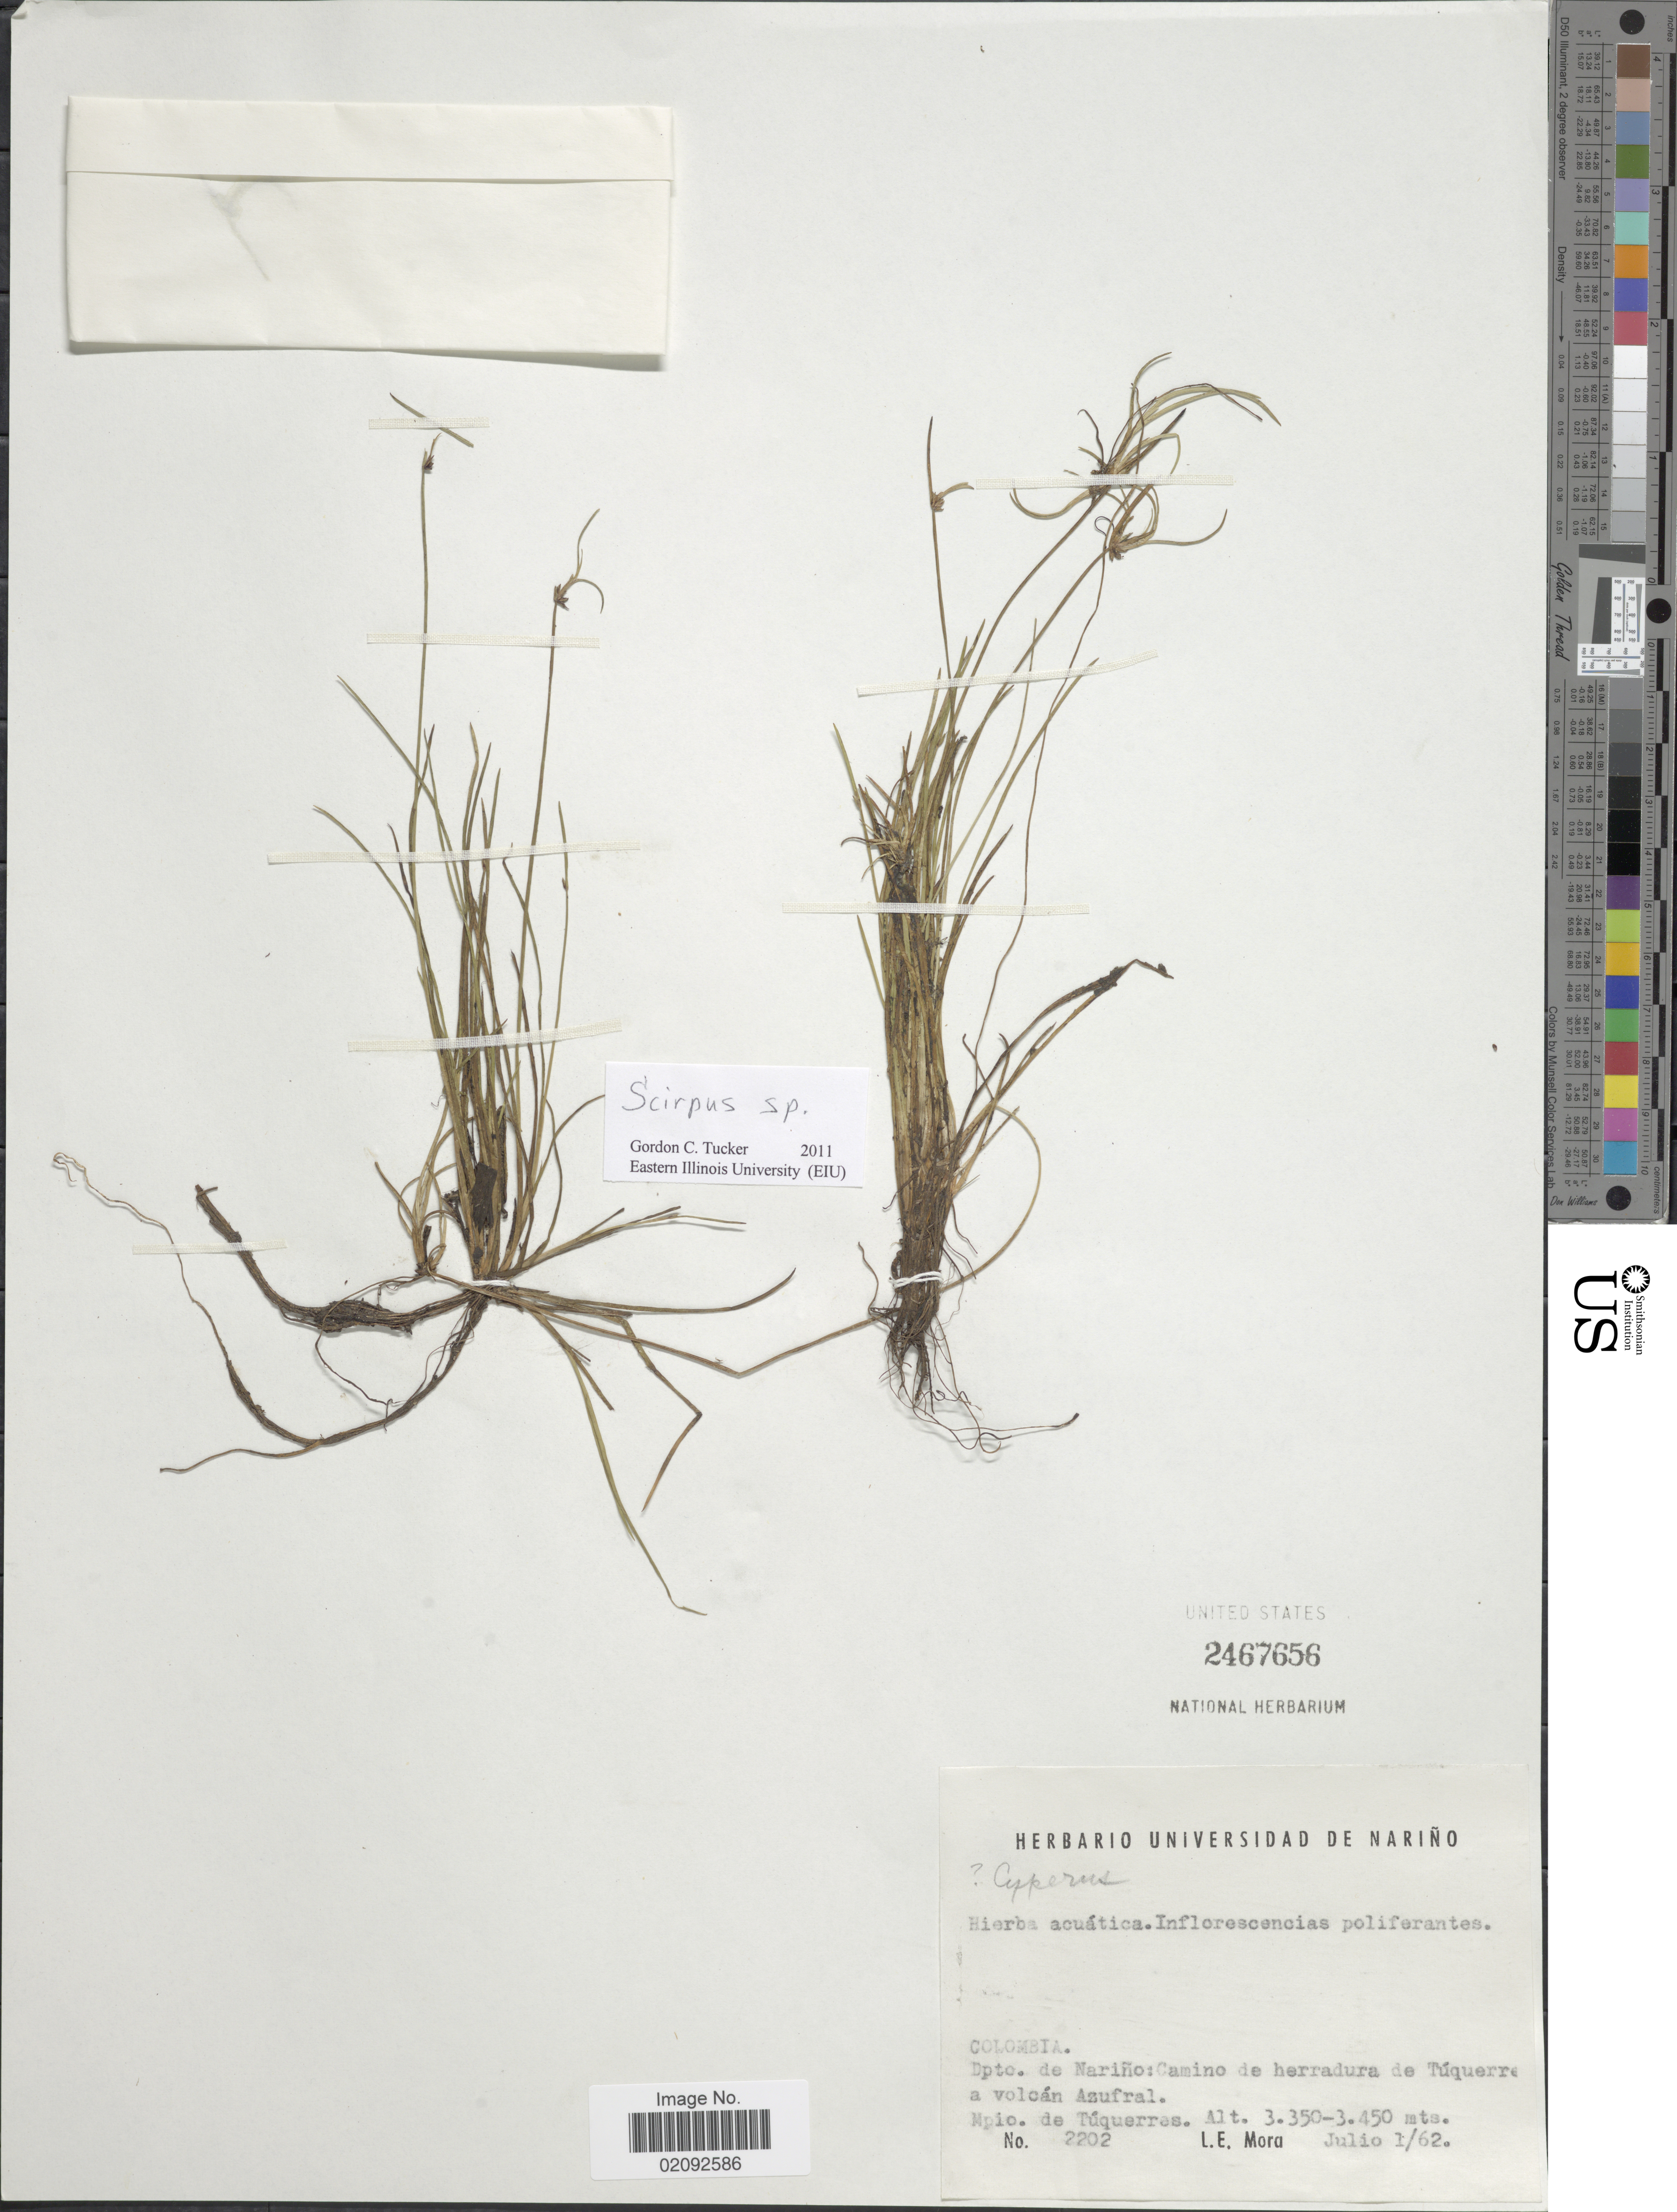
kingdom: Plantae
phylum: Tracheophyta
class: Liliopsida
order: Poales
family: Cyperaceae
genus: Isolepis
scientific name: Isolepis nigricans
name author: Kunth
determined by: Strong, Mark T., (BOT), Smithsonian Institution - National Museum of Natural History (UNITED STATES)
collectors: L. Mora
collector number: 2202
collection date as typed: Transcribed d/m/y: 1/7/62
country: Colombia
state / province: Nariño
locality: Camino de herradura de Tuquerre a volcan Azufral, Mpio de Tuquerres.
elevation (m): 3350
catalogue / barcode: US 2467656